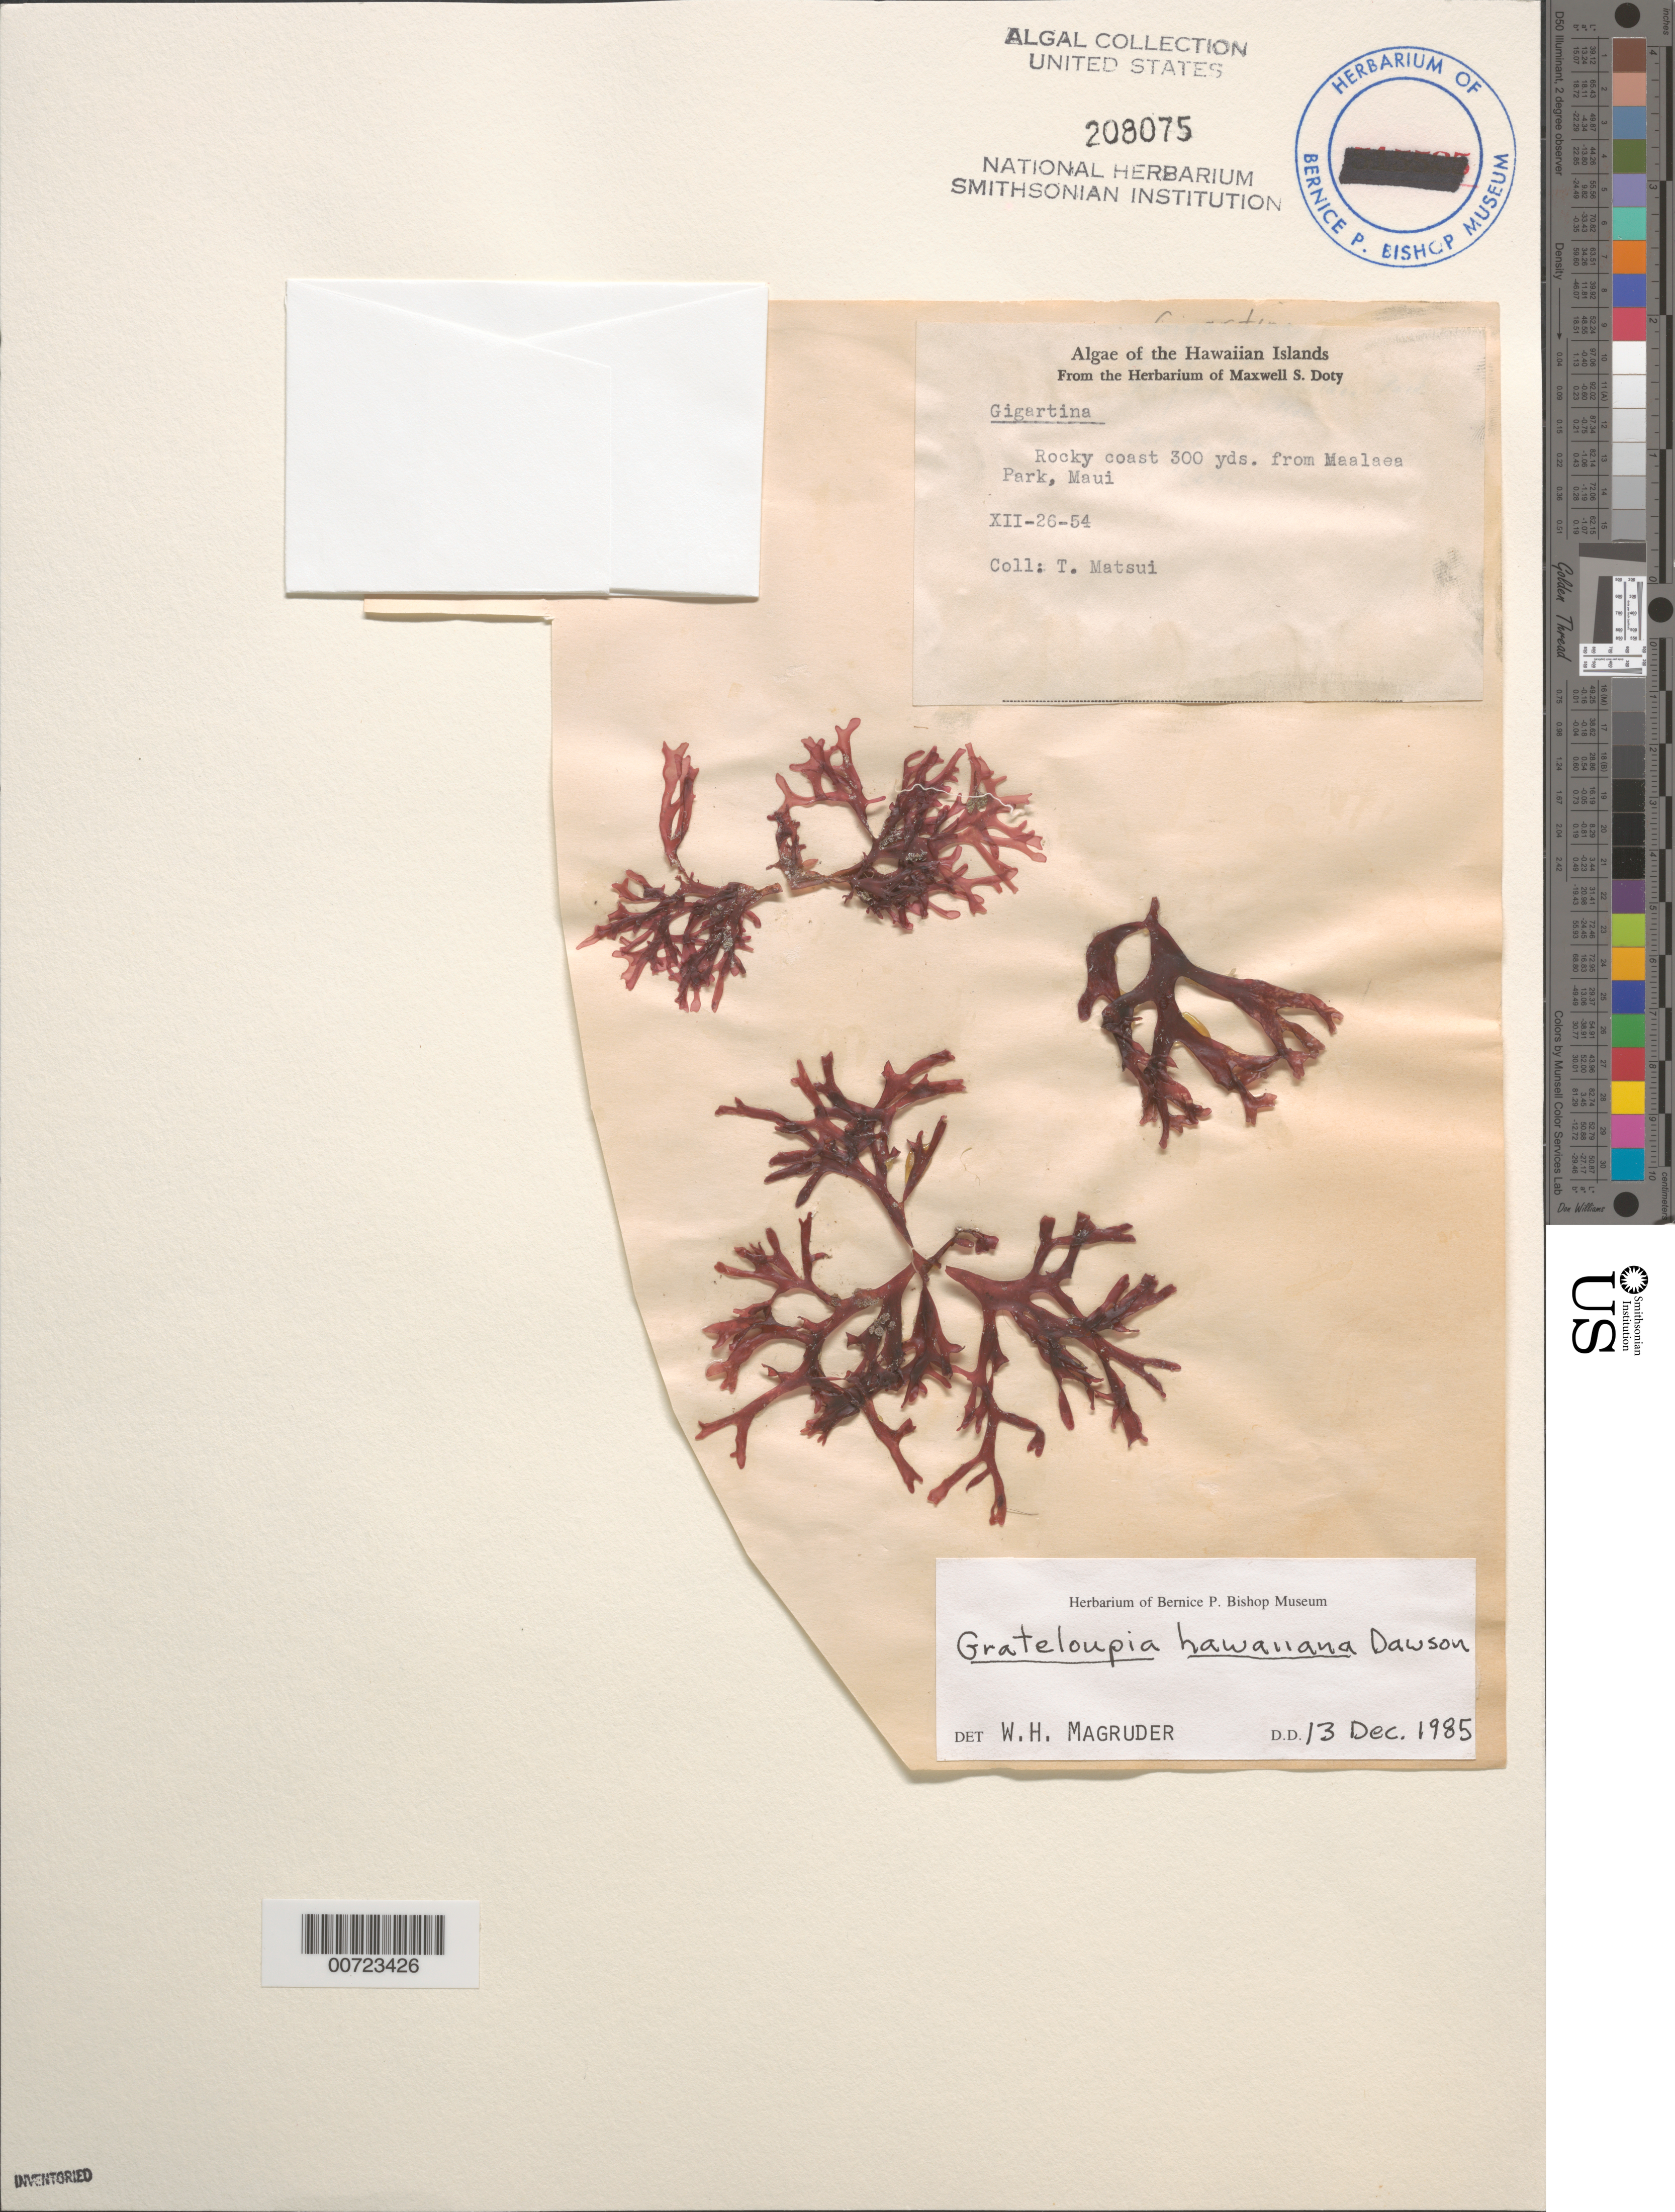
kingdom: Plantae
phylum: Rhodophyta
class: Florideophyceae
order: Halymeniales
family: Halymeniaceae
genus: Grateloupia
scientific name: Grateloupia hawaiiana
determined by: Magruder, W. H.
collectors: T. Matsui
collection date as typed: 26 Dec 1954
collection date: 1954-12-26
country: United States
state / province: Hawaii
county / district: Maui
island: Maui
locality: Coast 300 yards from Maalaea Park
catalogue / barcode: US 208075